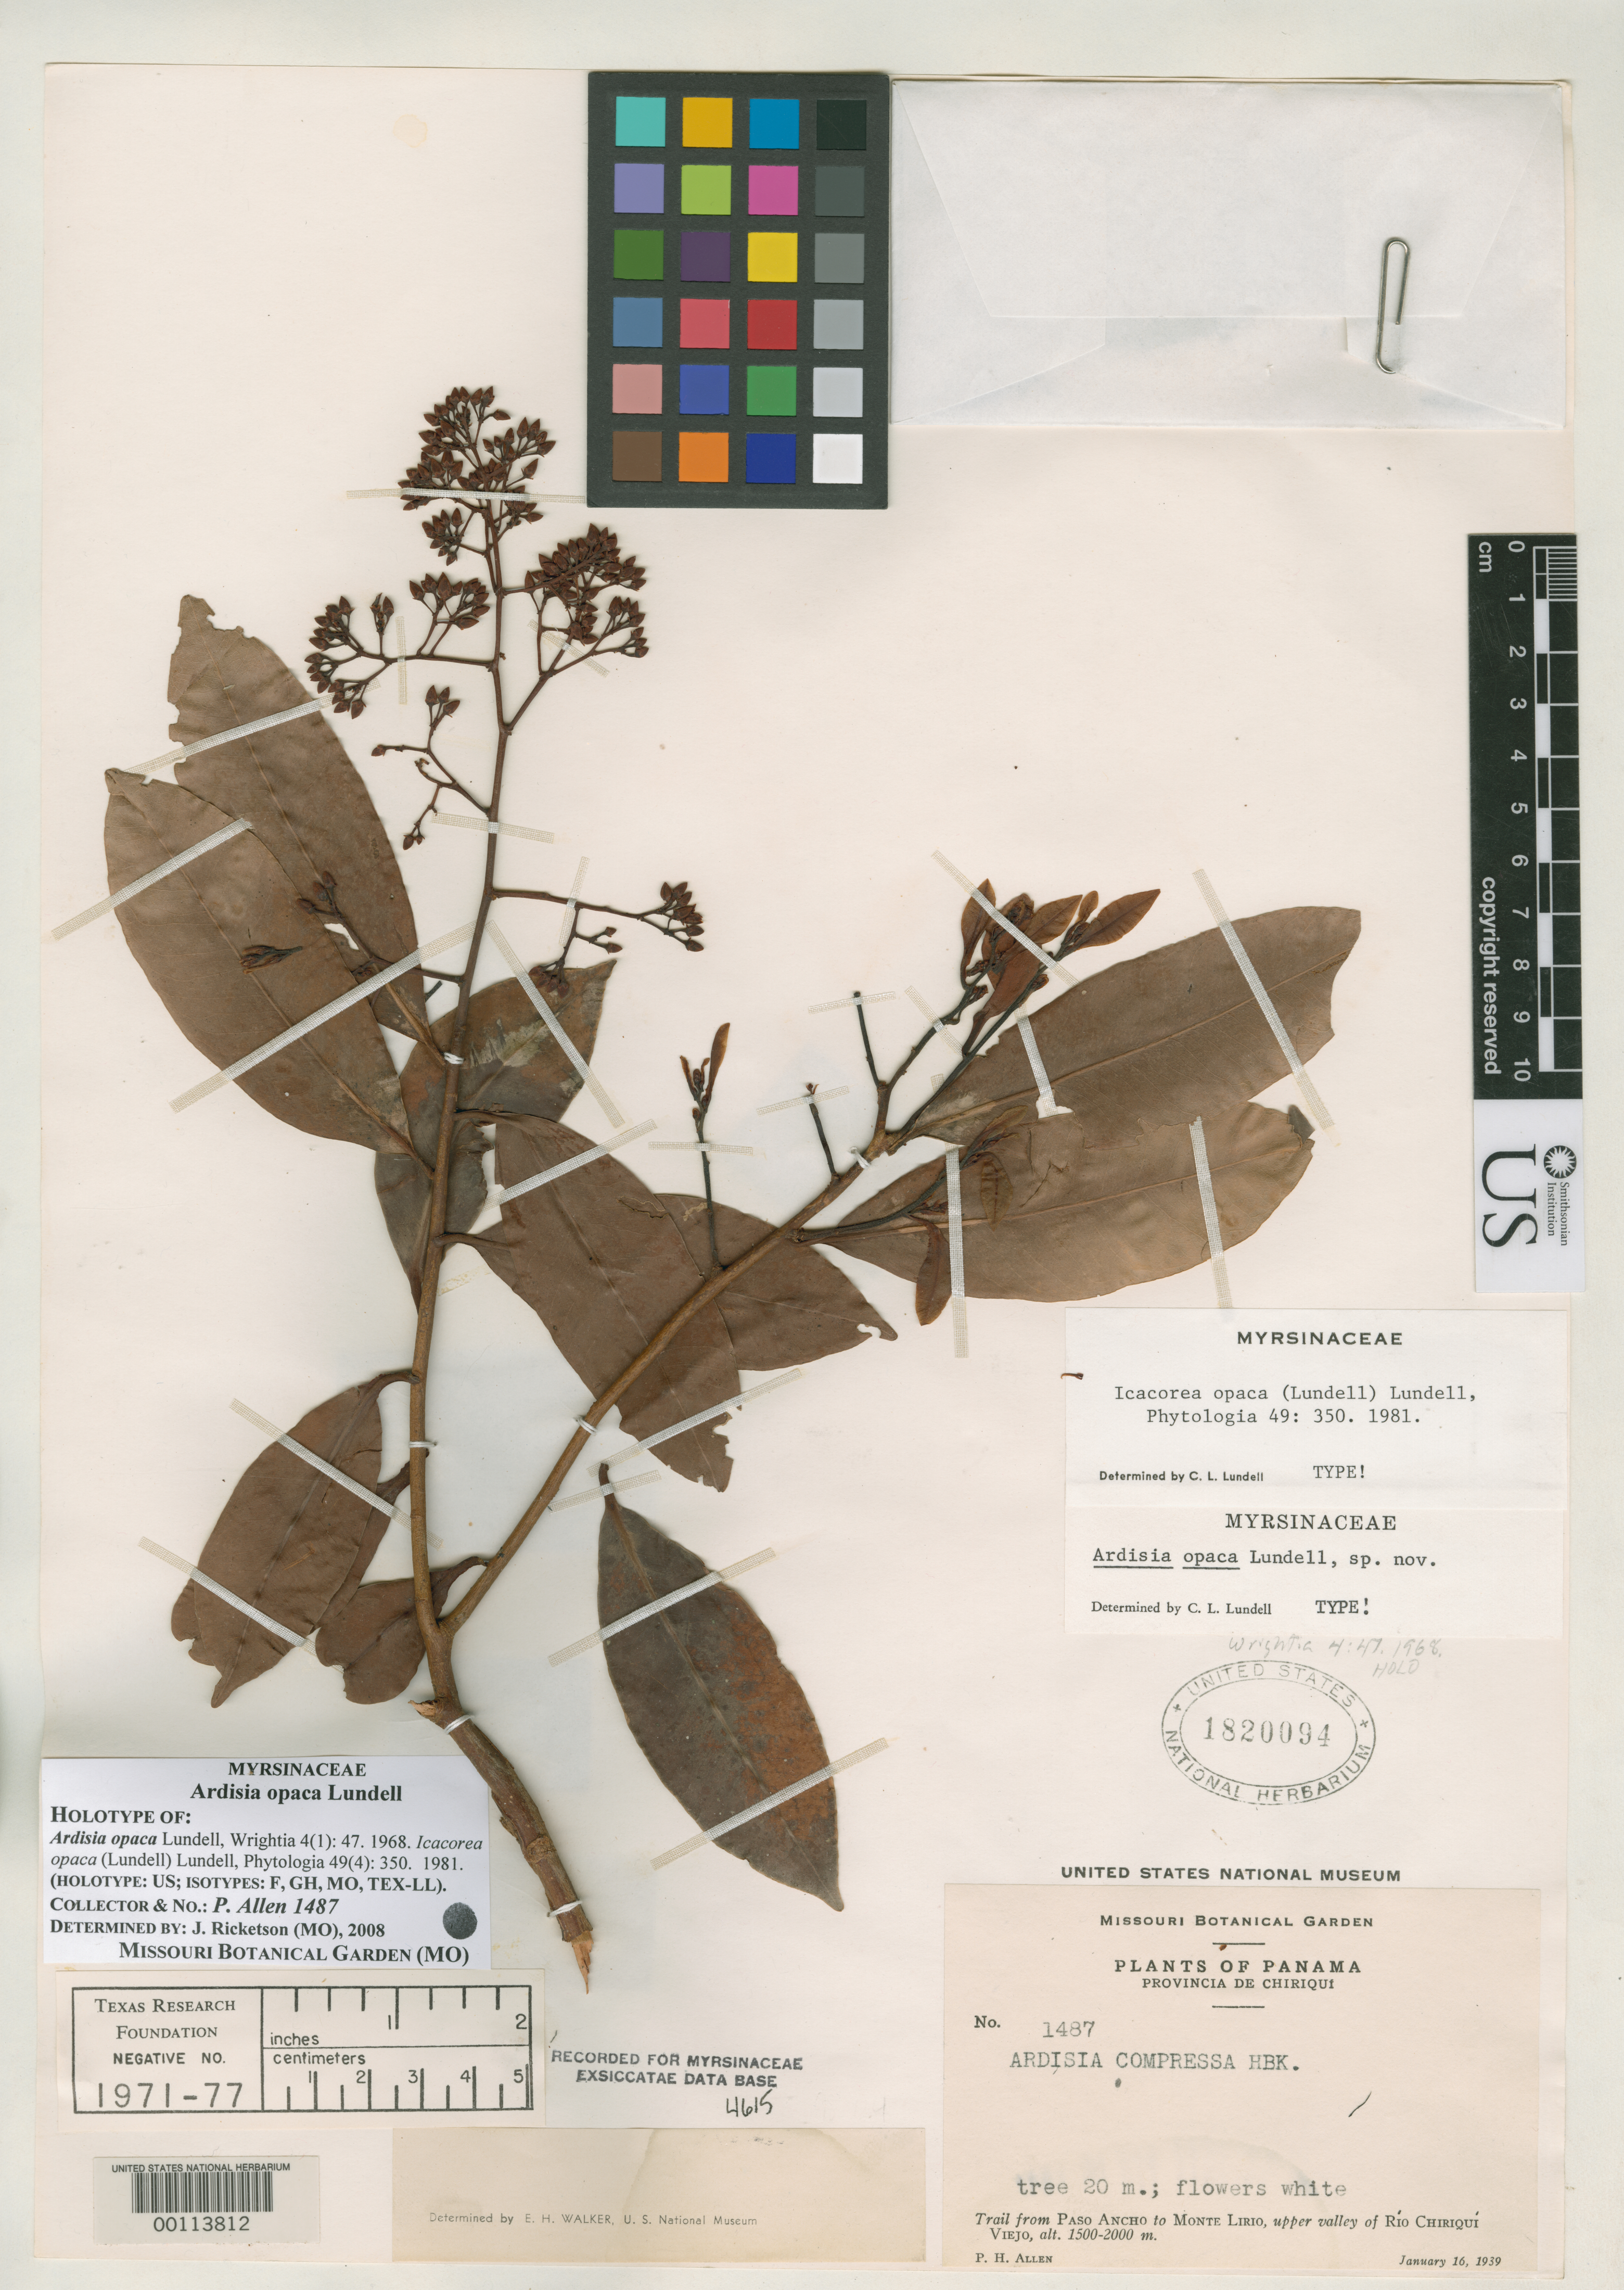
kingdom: Plantae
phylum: Tracheophyta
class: Magnoliopsida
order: Ericales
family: Primulaceae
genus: Ardisia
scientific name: Ardisia opaca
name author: Lundell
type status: Holotype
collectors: P. H. Allen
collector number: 1487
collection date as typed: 16 Jan 1939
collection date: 1939-01-16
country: Panama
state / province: Chiriquí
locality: Between Paso Ancho and Monte Lirio.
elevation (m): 1500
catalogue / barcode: US 1820094